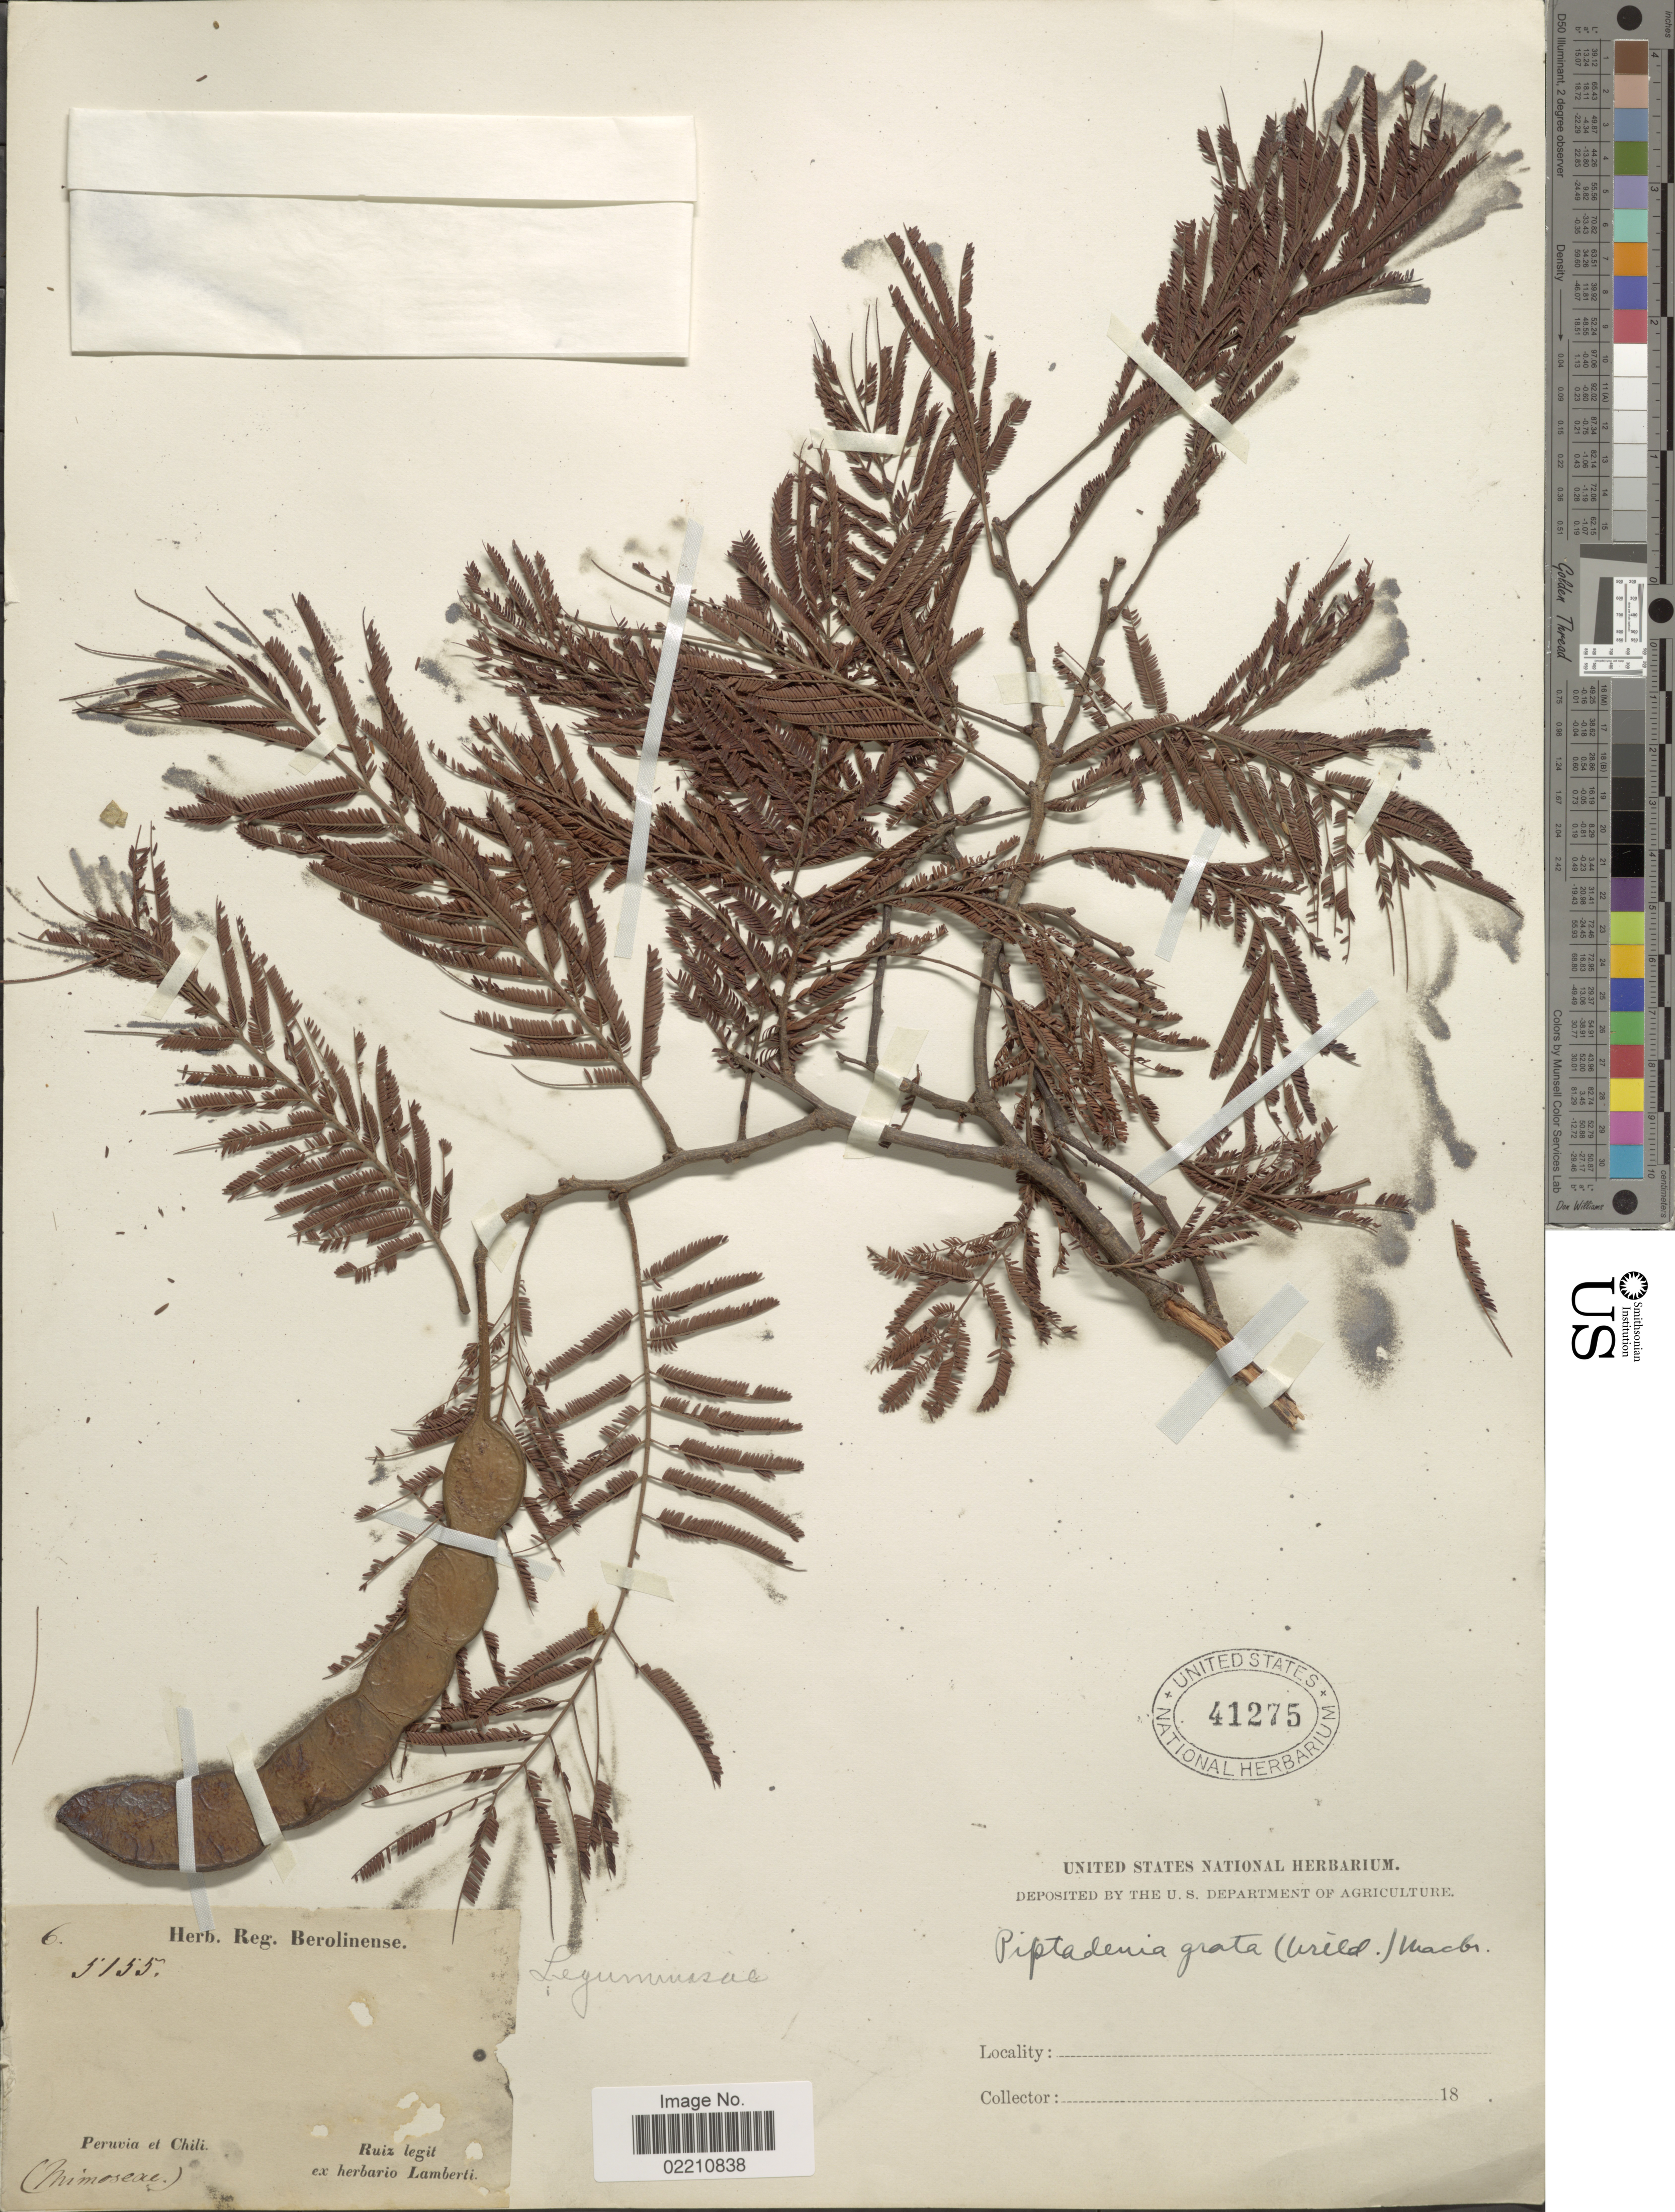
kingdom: Plantae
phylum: Tracheophyta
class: Magnoliopsida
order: Fabales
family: Fabaceae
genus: Anadenanthera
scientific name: Anadenanthera colubrina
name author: (Vell.) Brenan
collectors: Ruiz, --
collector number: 5155*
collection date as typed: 18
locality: Peruvia et Chili (mimoseae) [interpreted]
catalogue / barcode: US 41275